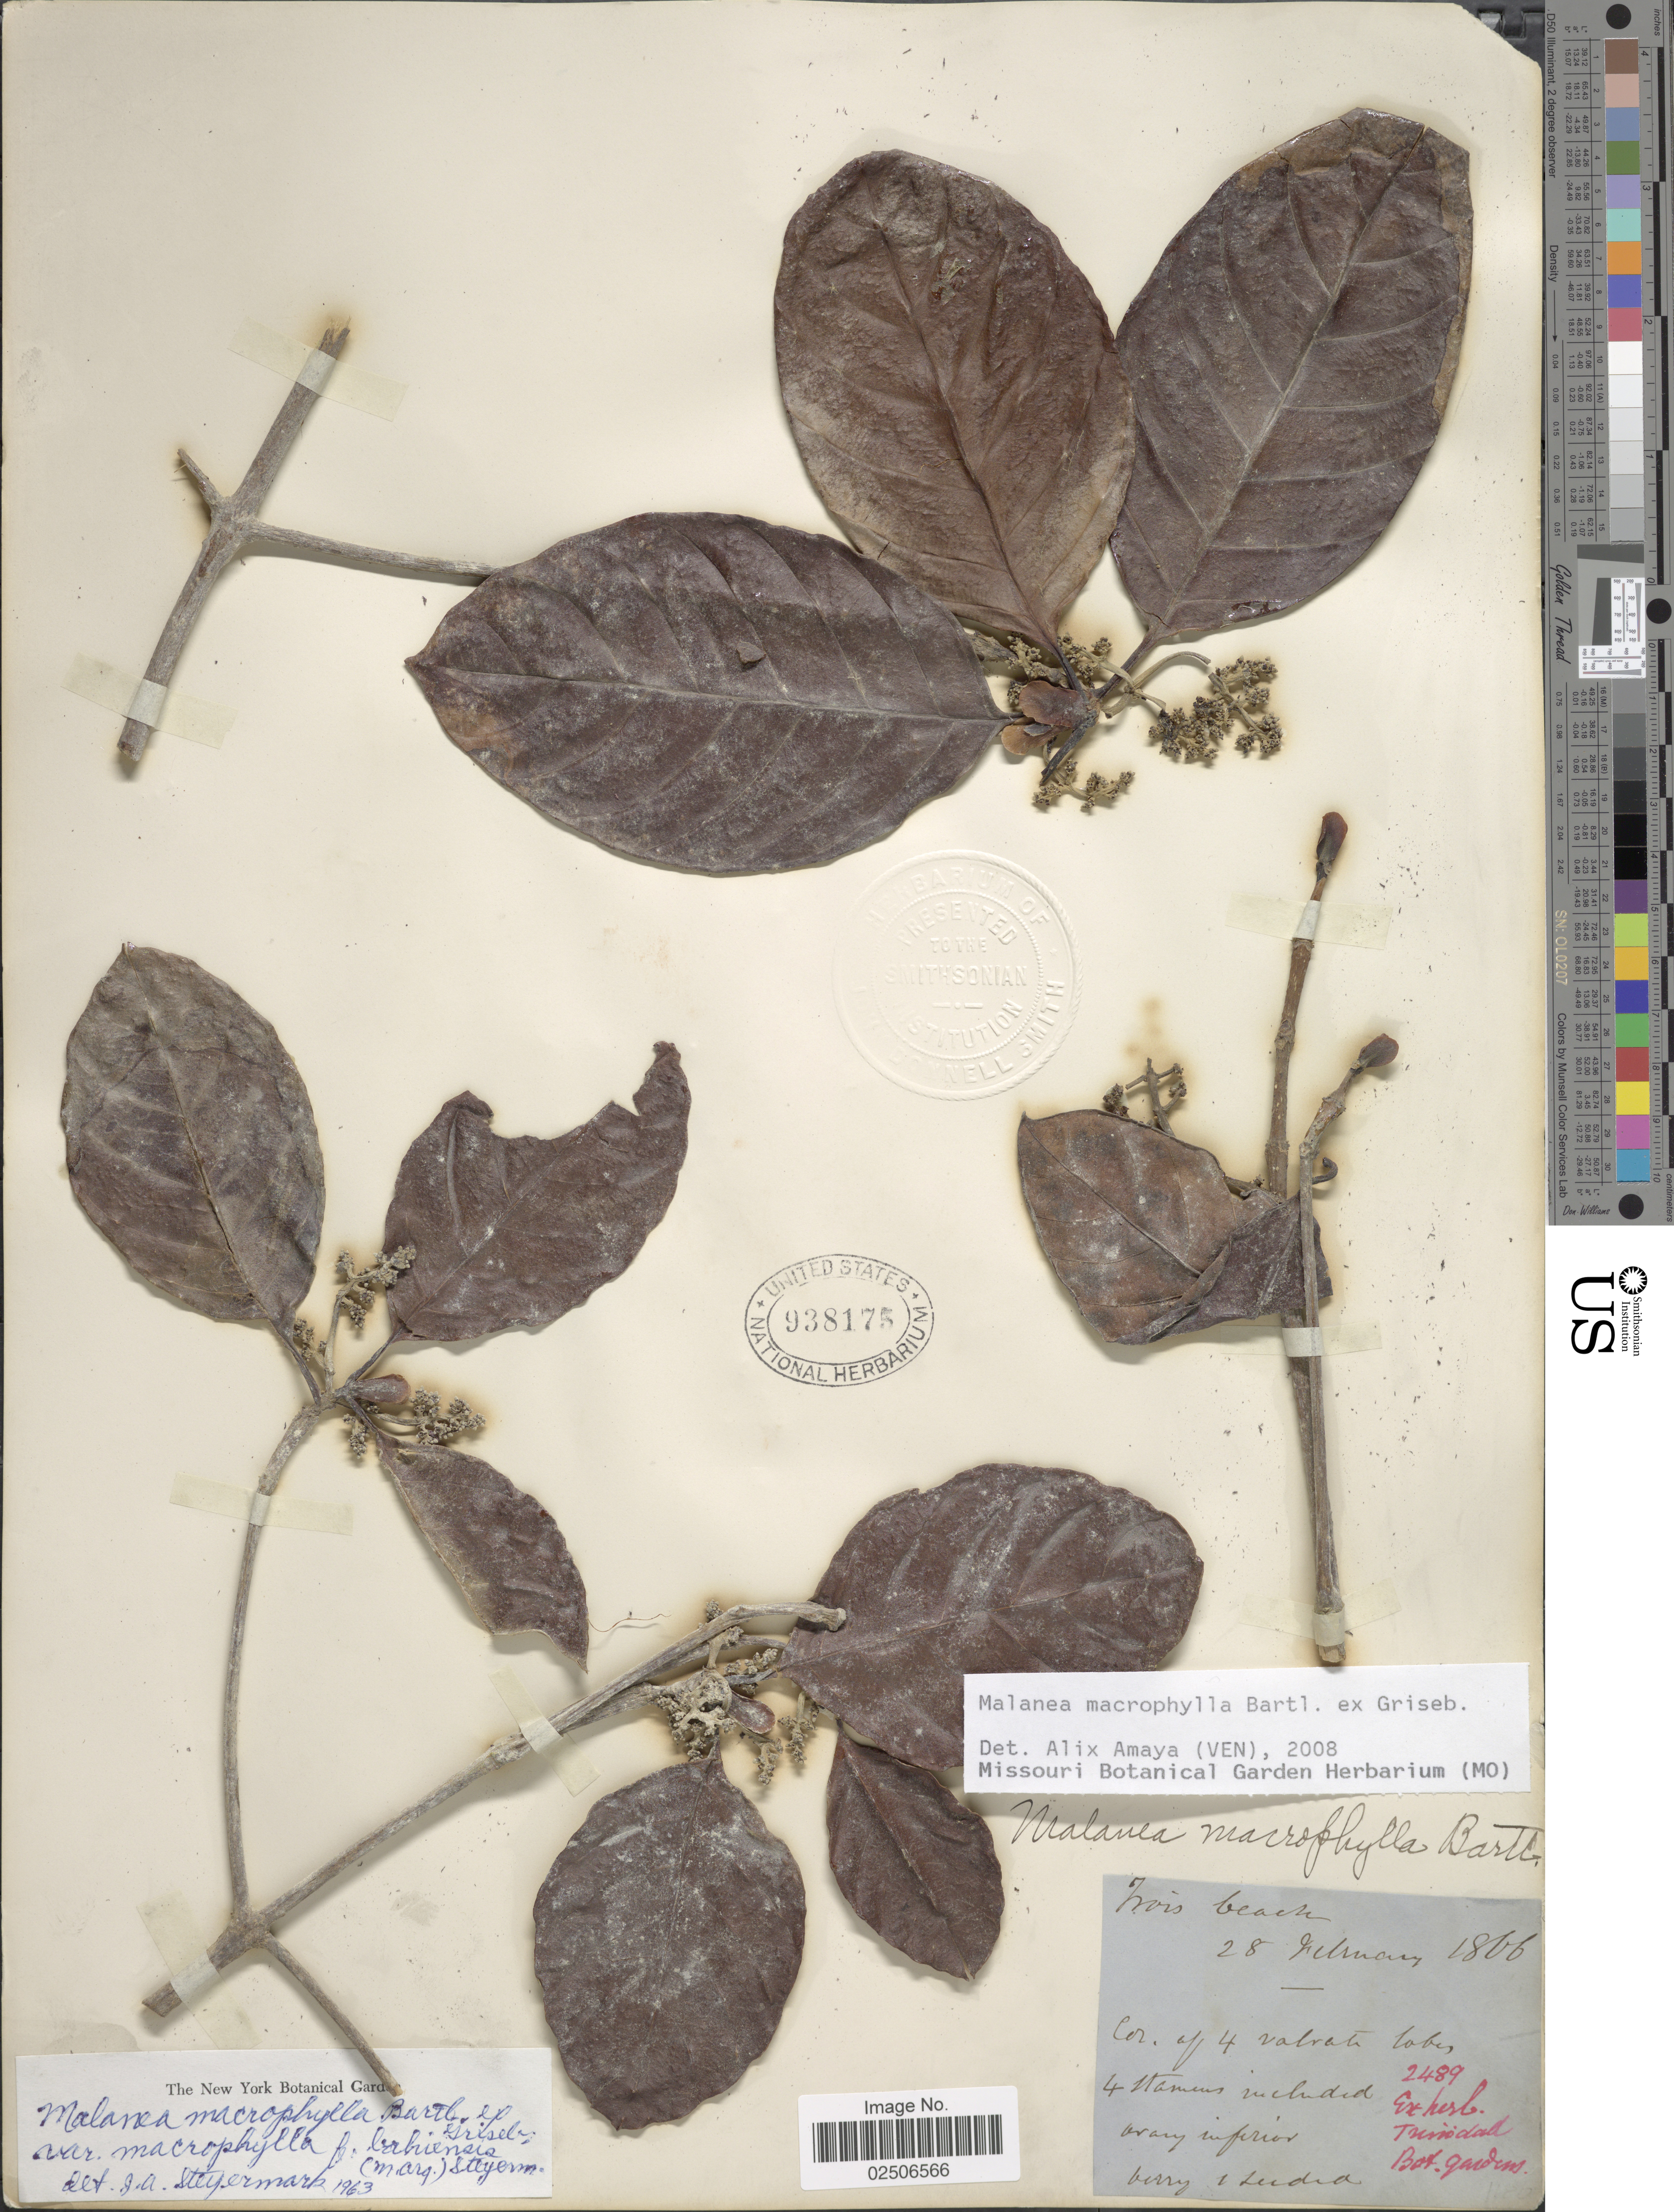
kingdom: Plantae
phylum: Tracheophyta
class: Magnoliopsida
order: Gentianales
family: Rubiaceae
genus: Malanea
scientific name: Malanea macrophylla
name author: Bartl. ex Griseb.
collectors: ex herb. Bot. Gard. Trinidad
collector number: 2489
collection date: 1866-02-28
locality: Trois [interpreted] beach [unsure placement]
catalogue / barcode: US 938175